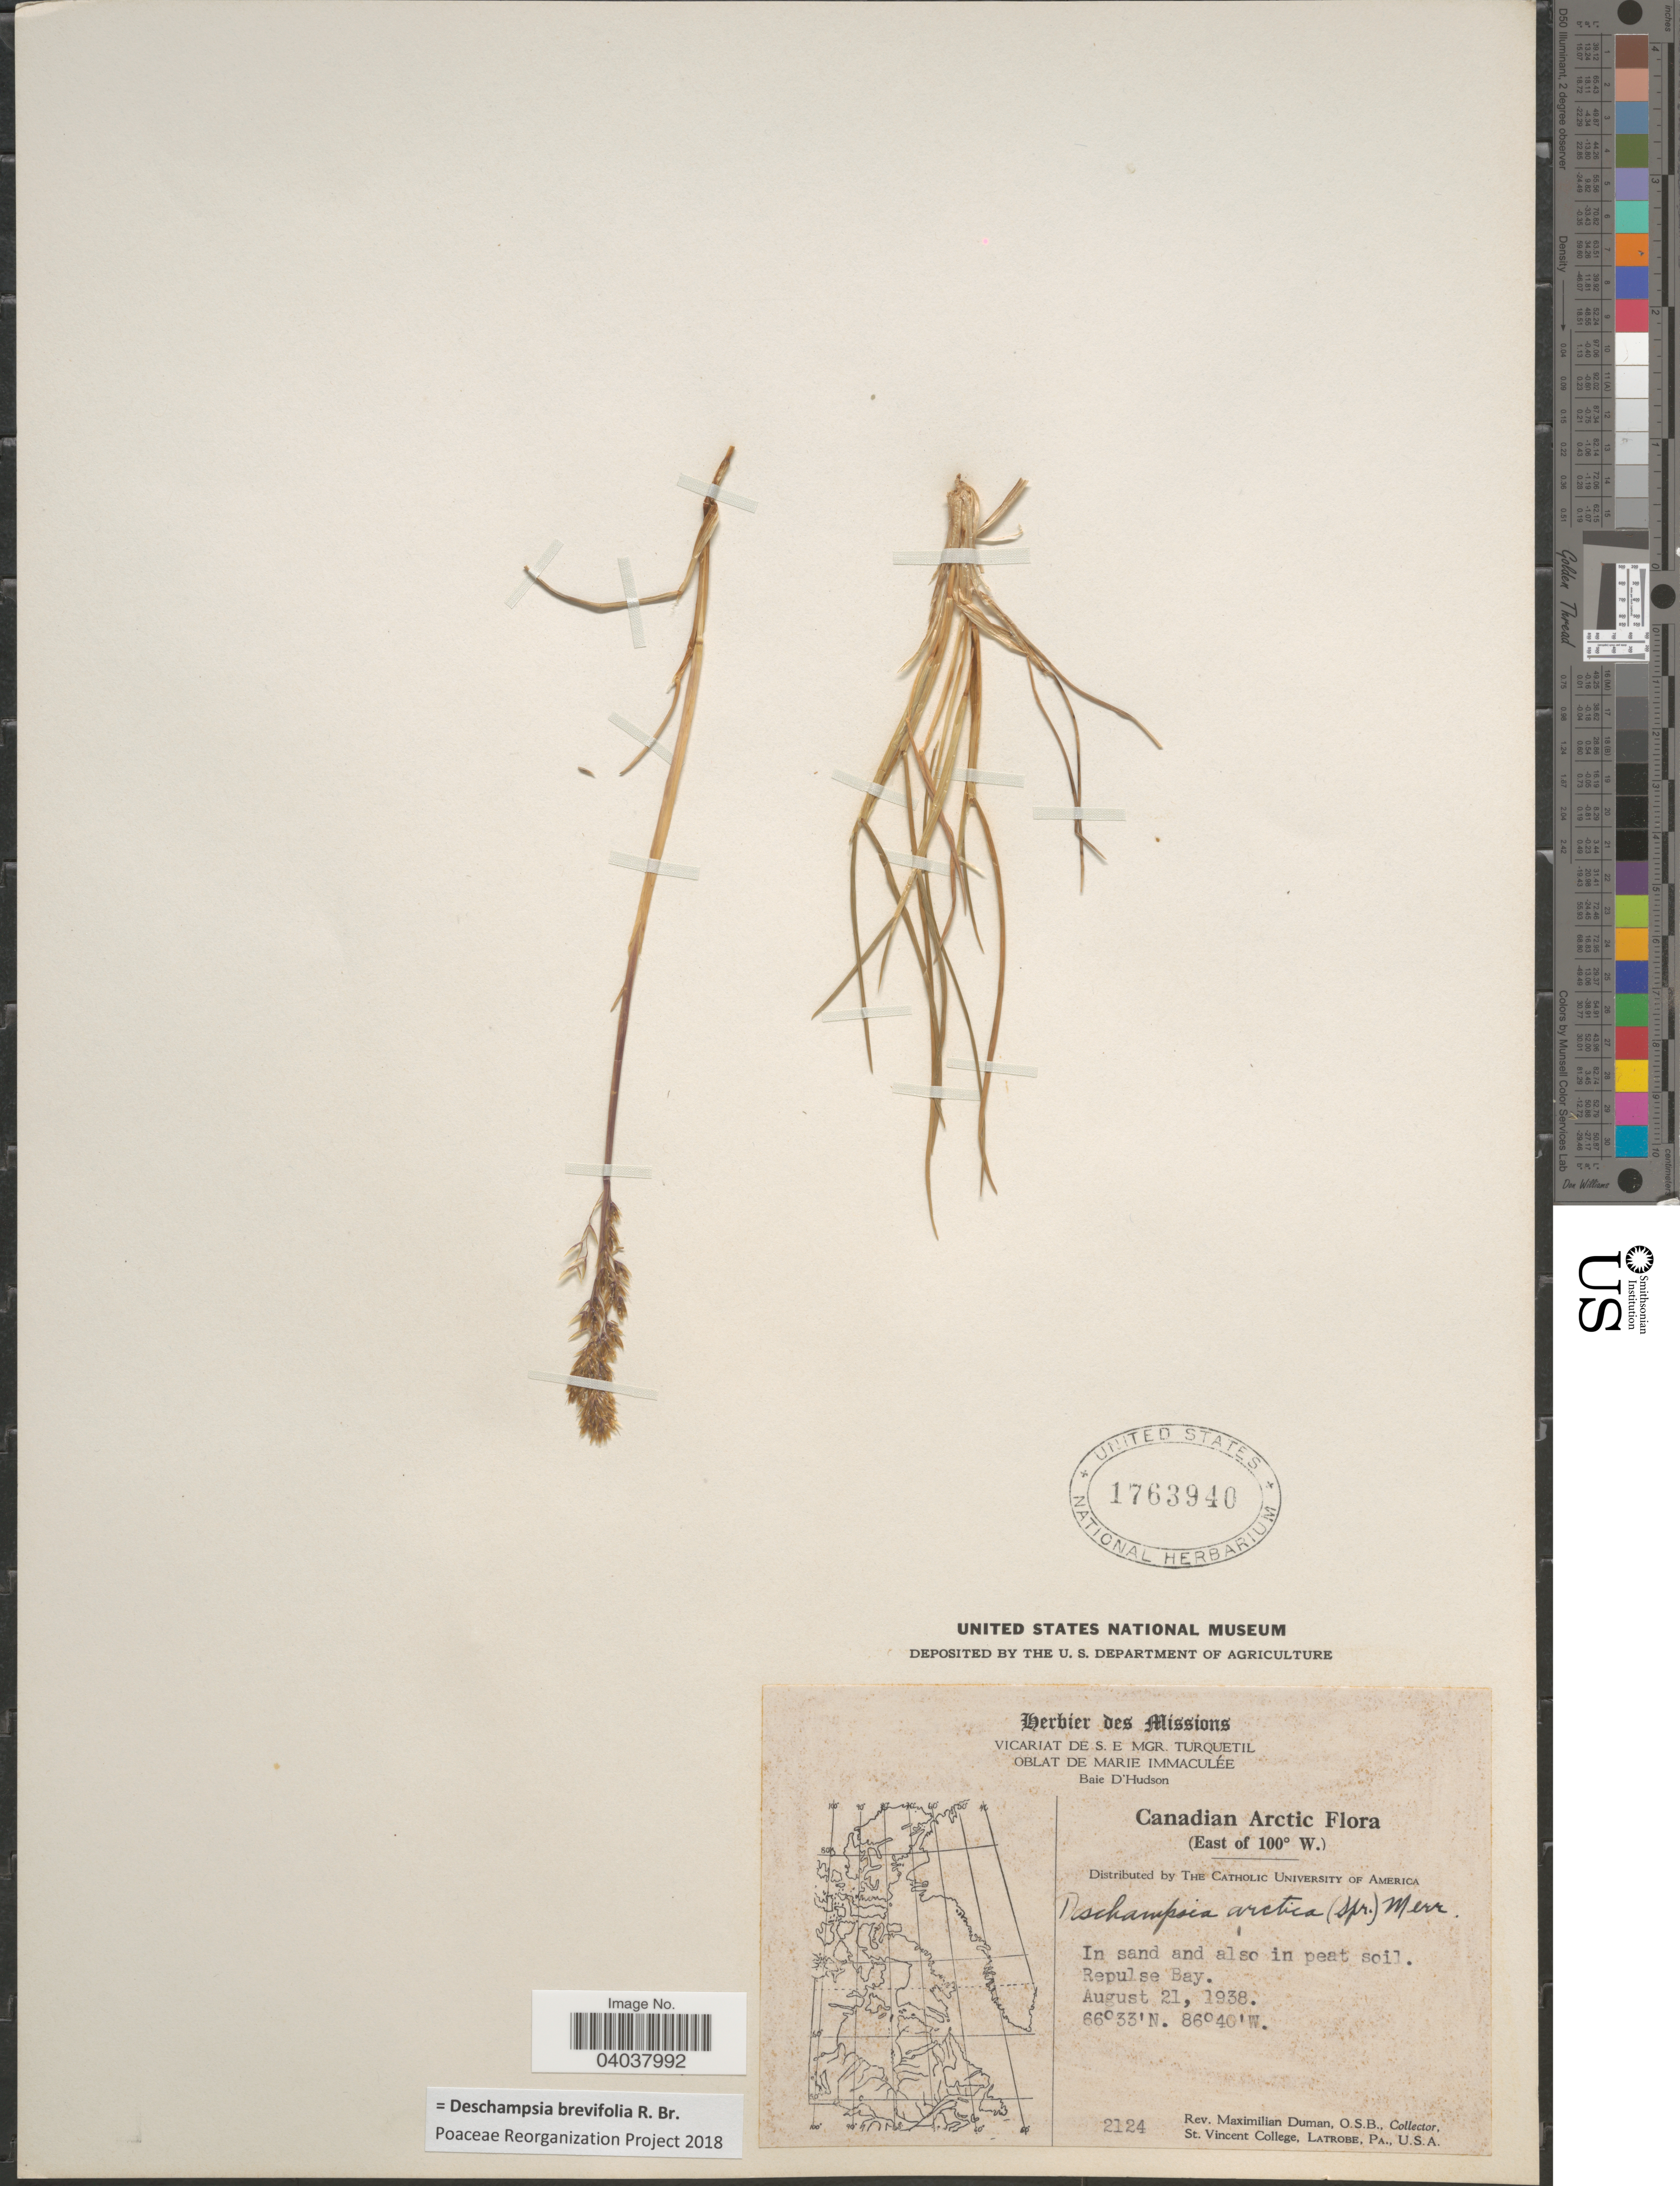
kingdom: Plantae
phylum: Tracheophyta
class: Liliopsida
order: Poales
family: Poaceae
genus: Deschampsia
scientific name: Deschampsia brevifolia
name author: R. Br. in Parry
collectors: M. Duman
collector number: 2124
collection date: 1938-08-21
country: Canada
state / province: Nunavut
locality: Canadian Arctic. (East of 100° W.). Repulse Bay.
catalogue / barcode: US 1763940